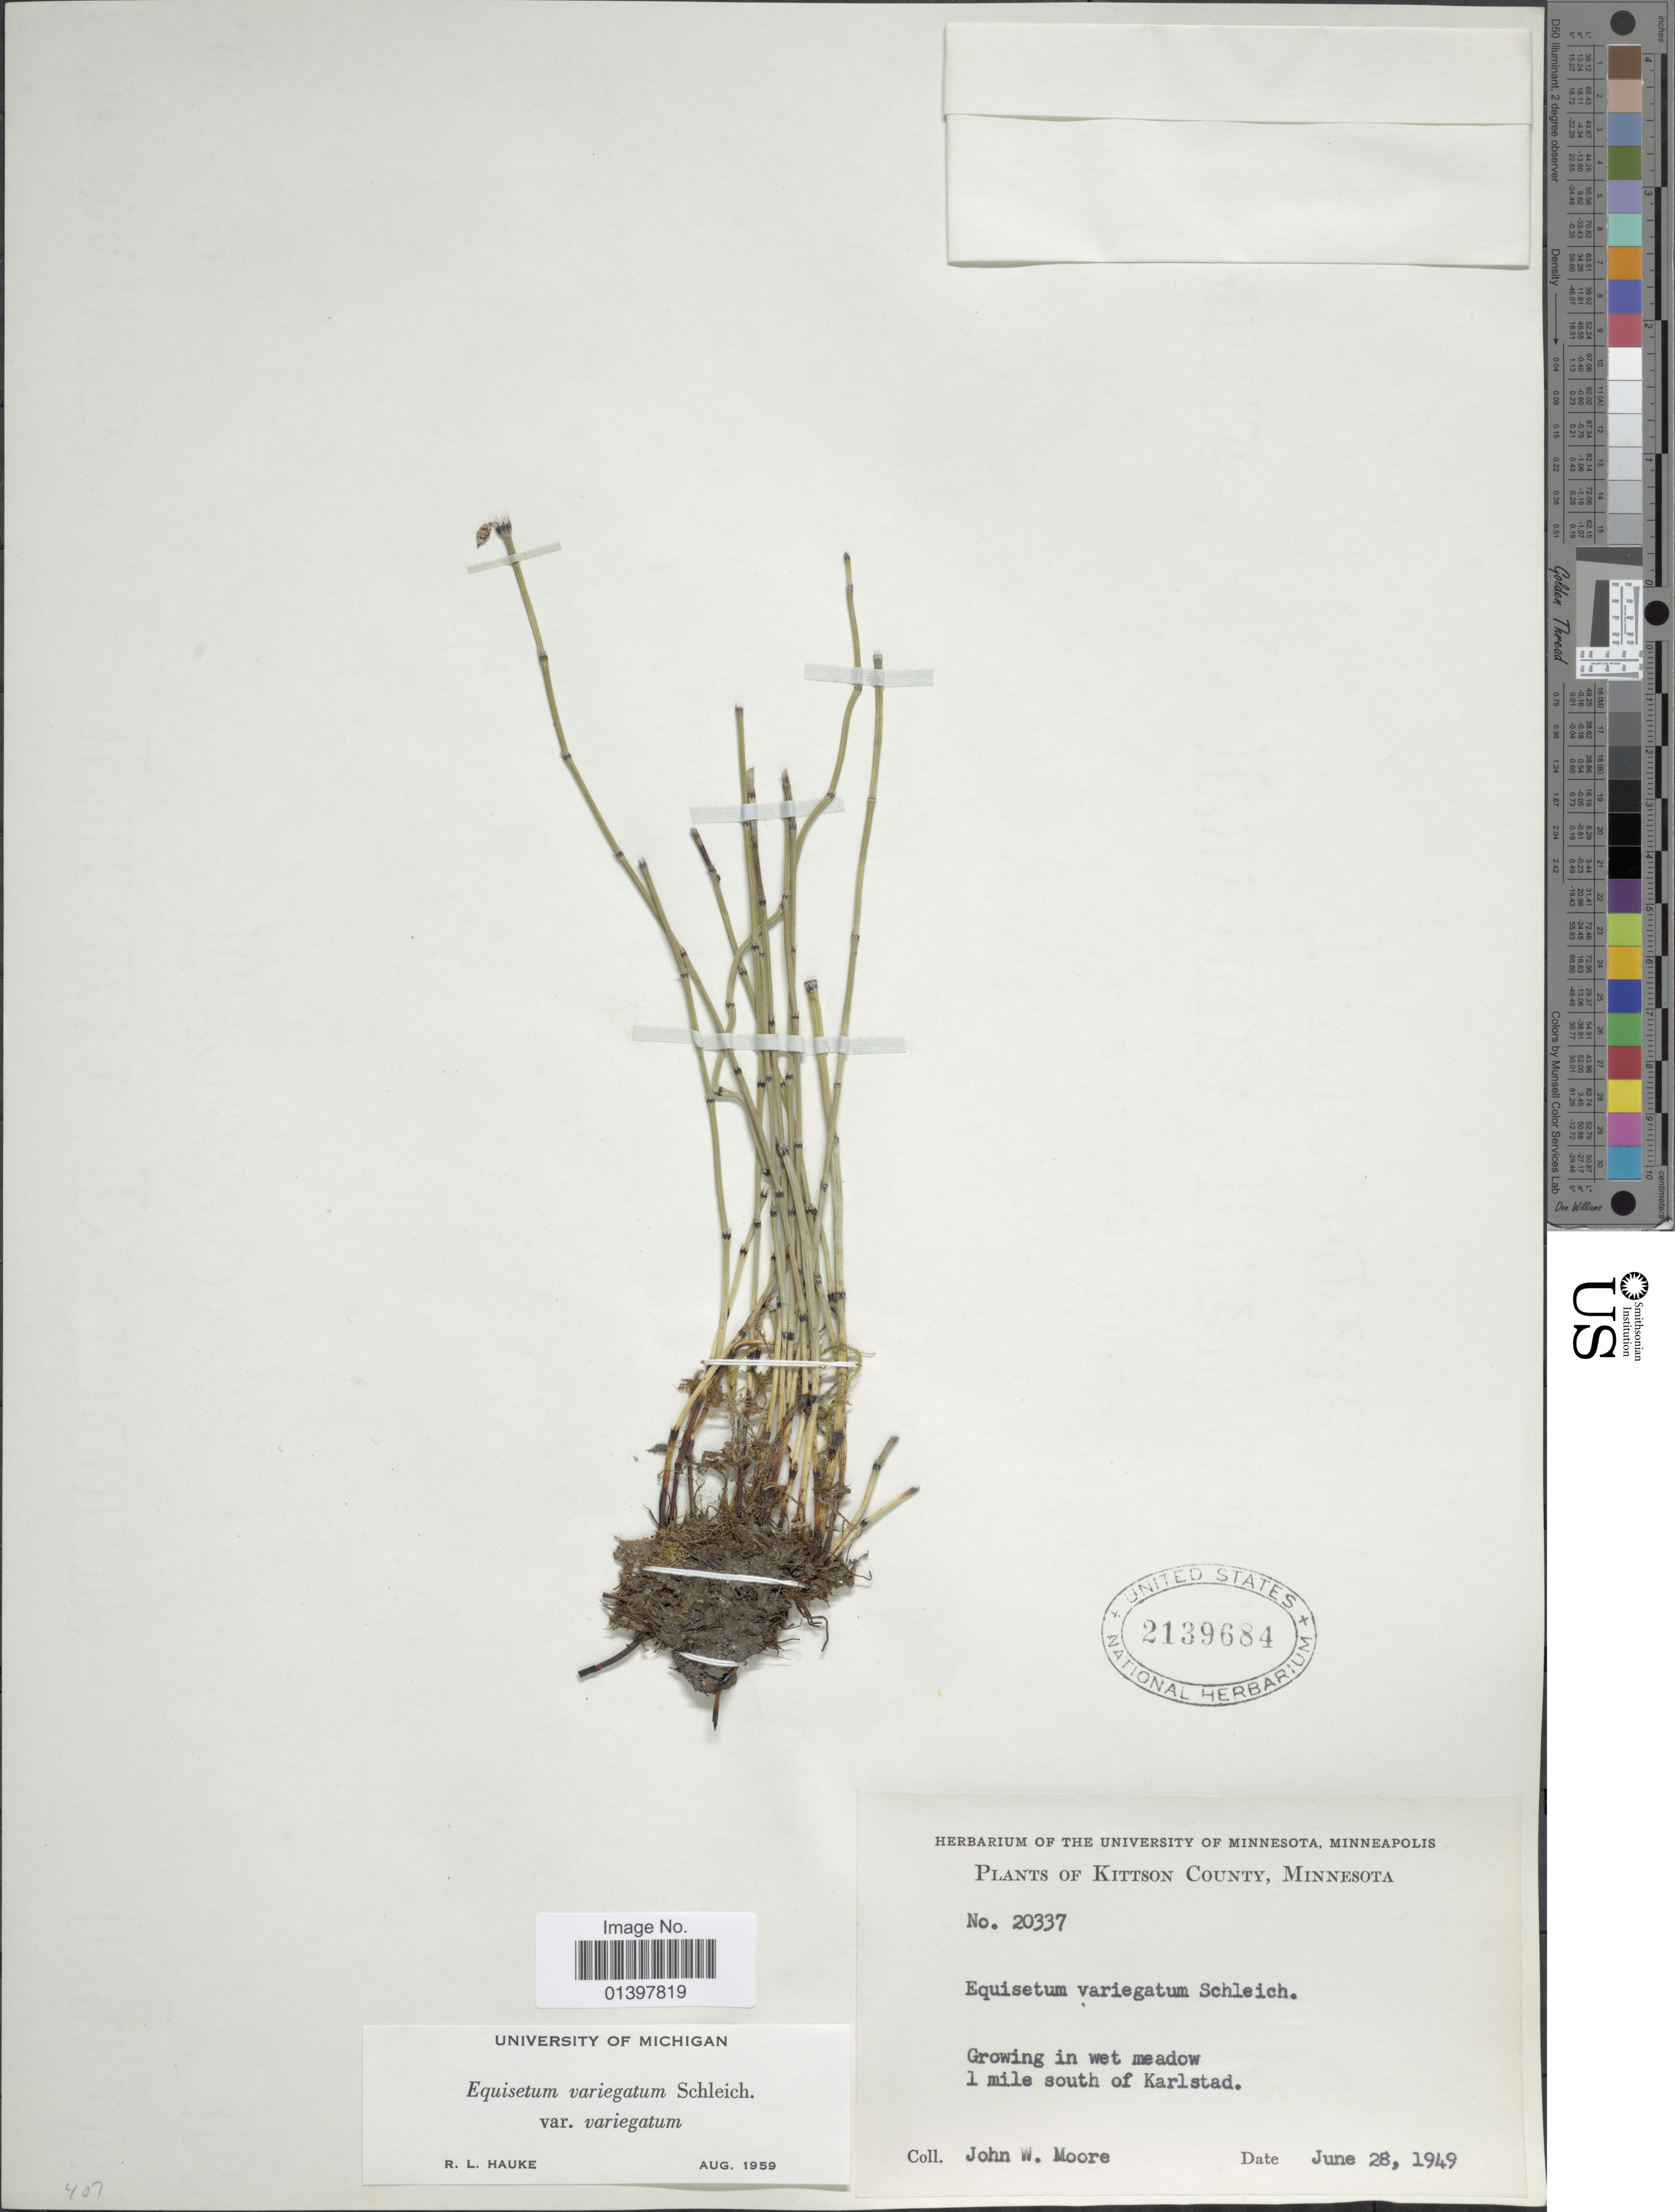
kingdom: Plantae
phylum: Tracheophyta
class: Polypodiopsida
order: Equisetales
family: Equisetaceae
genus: Equisetum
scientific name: Equisetum variegatum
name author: Schleich. ex F. Weber & D. Mohr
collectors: J. Moore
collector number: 20337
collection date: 1949-06-28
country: United States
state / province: Minnesota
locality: Kittson County, growing in wet meadow 1 mile south of Karlstad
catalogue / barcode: US 2139684